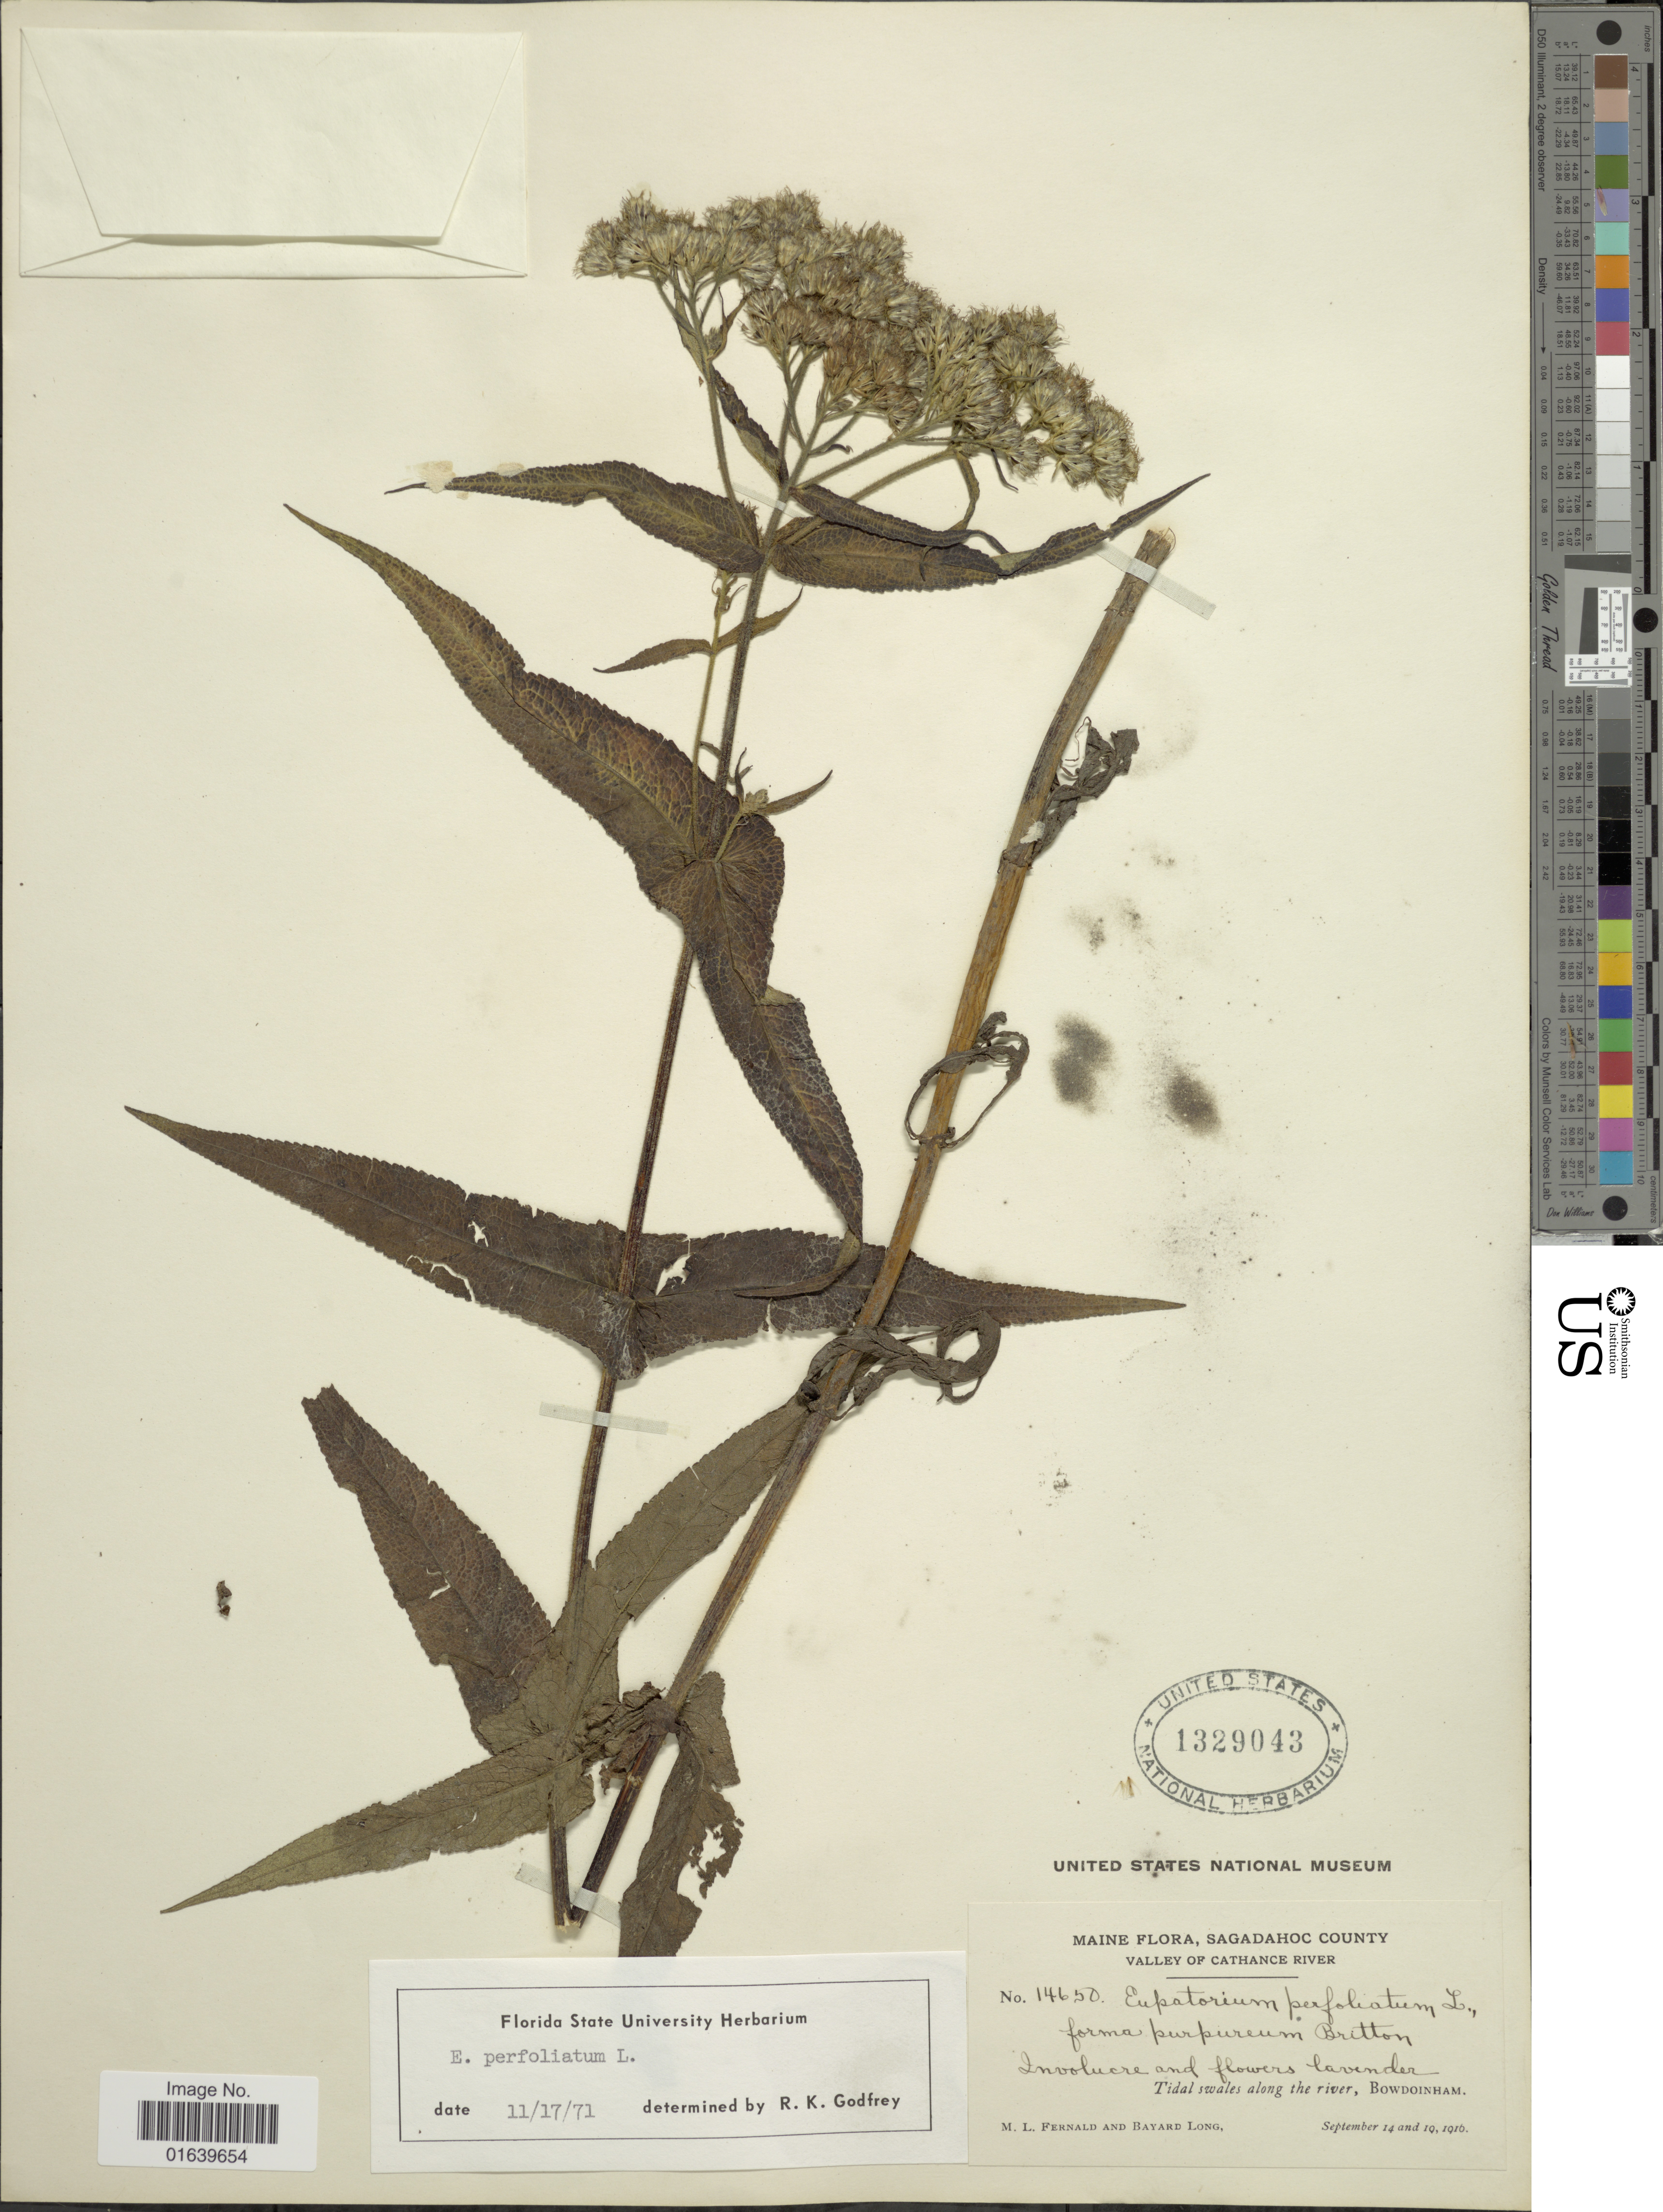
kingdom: Plantae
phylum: Tracheophyta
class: Magnoliopsida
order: Asterales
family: Asteraceae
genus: Eupatorium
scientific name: Eupatorium perfoliatum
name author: L.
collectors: M. L. Fernald & B. H. Long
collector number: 14650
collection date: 1910-09-14/1910-09-19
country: United States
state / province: Maine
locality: Sagadahoc County, Valley of Cathance River, Tidals swales along the river, Bowdoinham.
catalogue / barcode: US 1329043